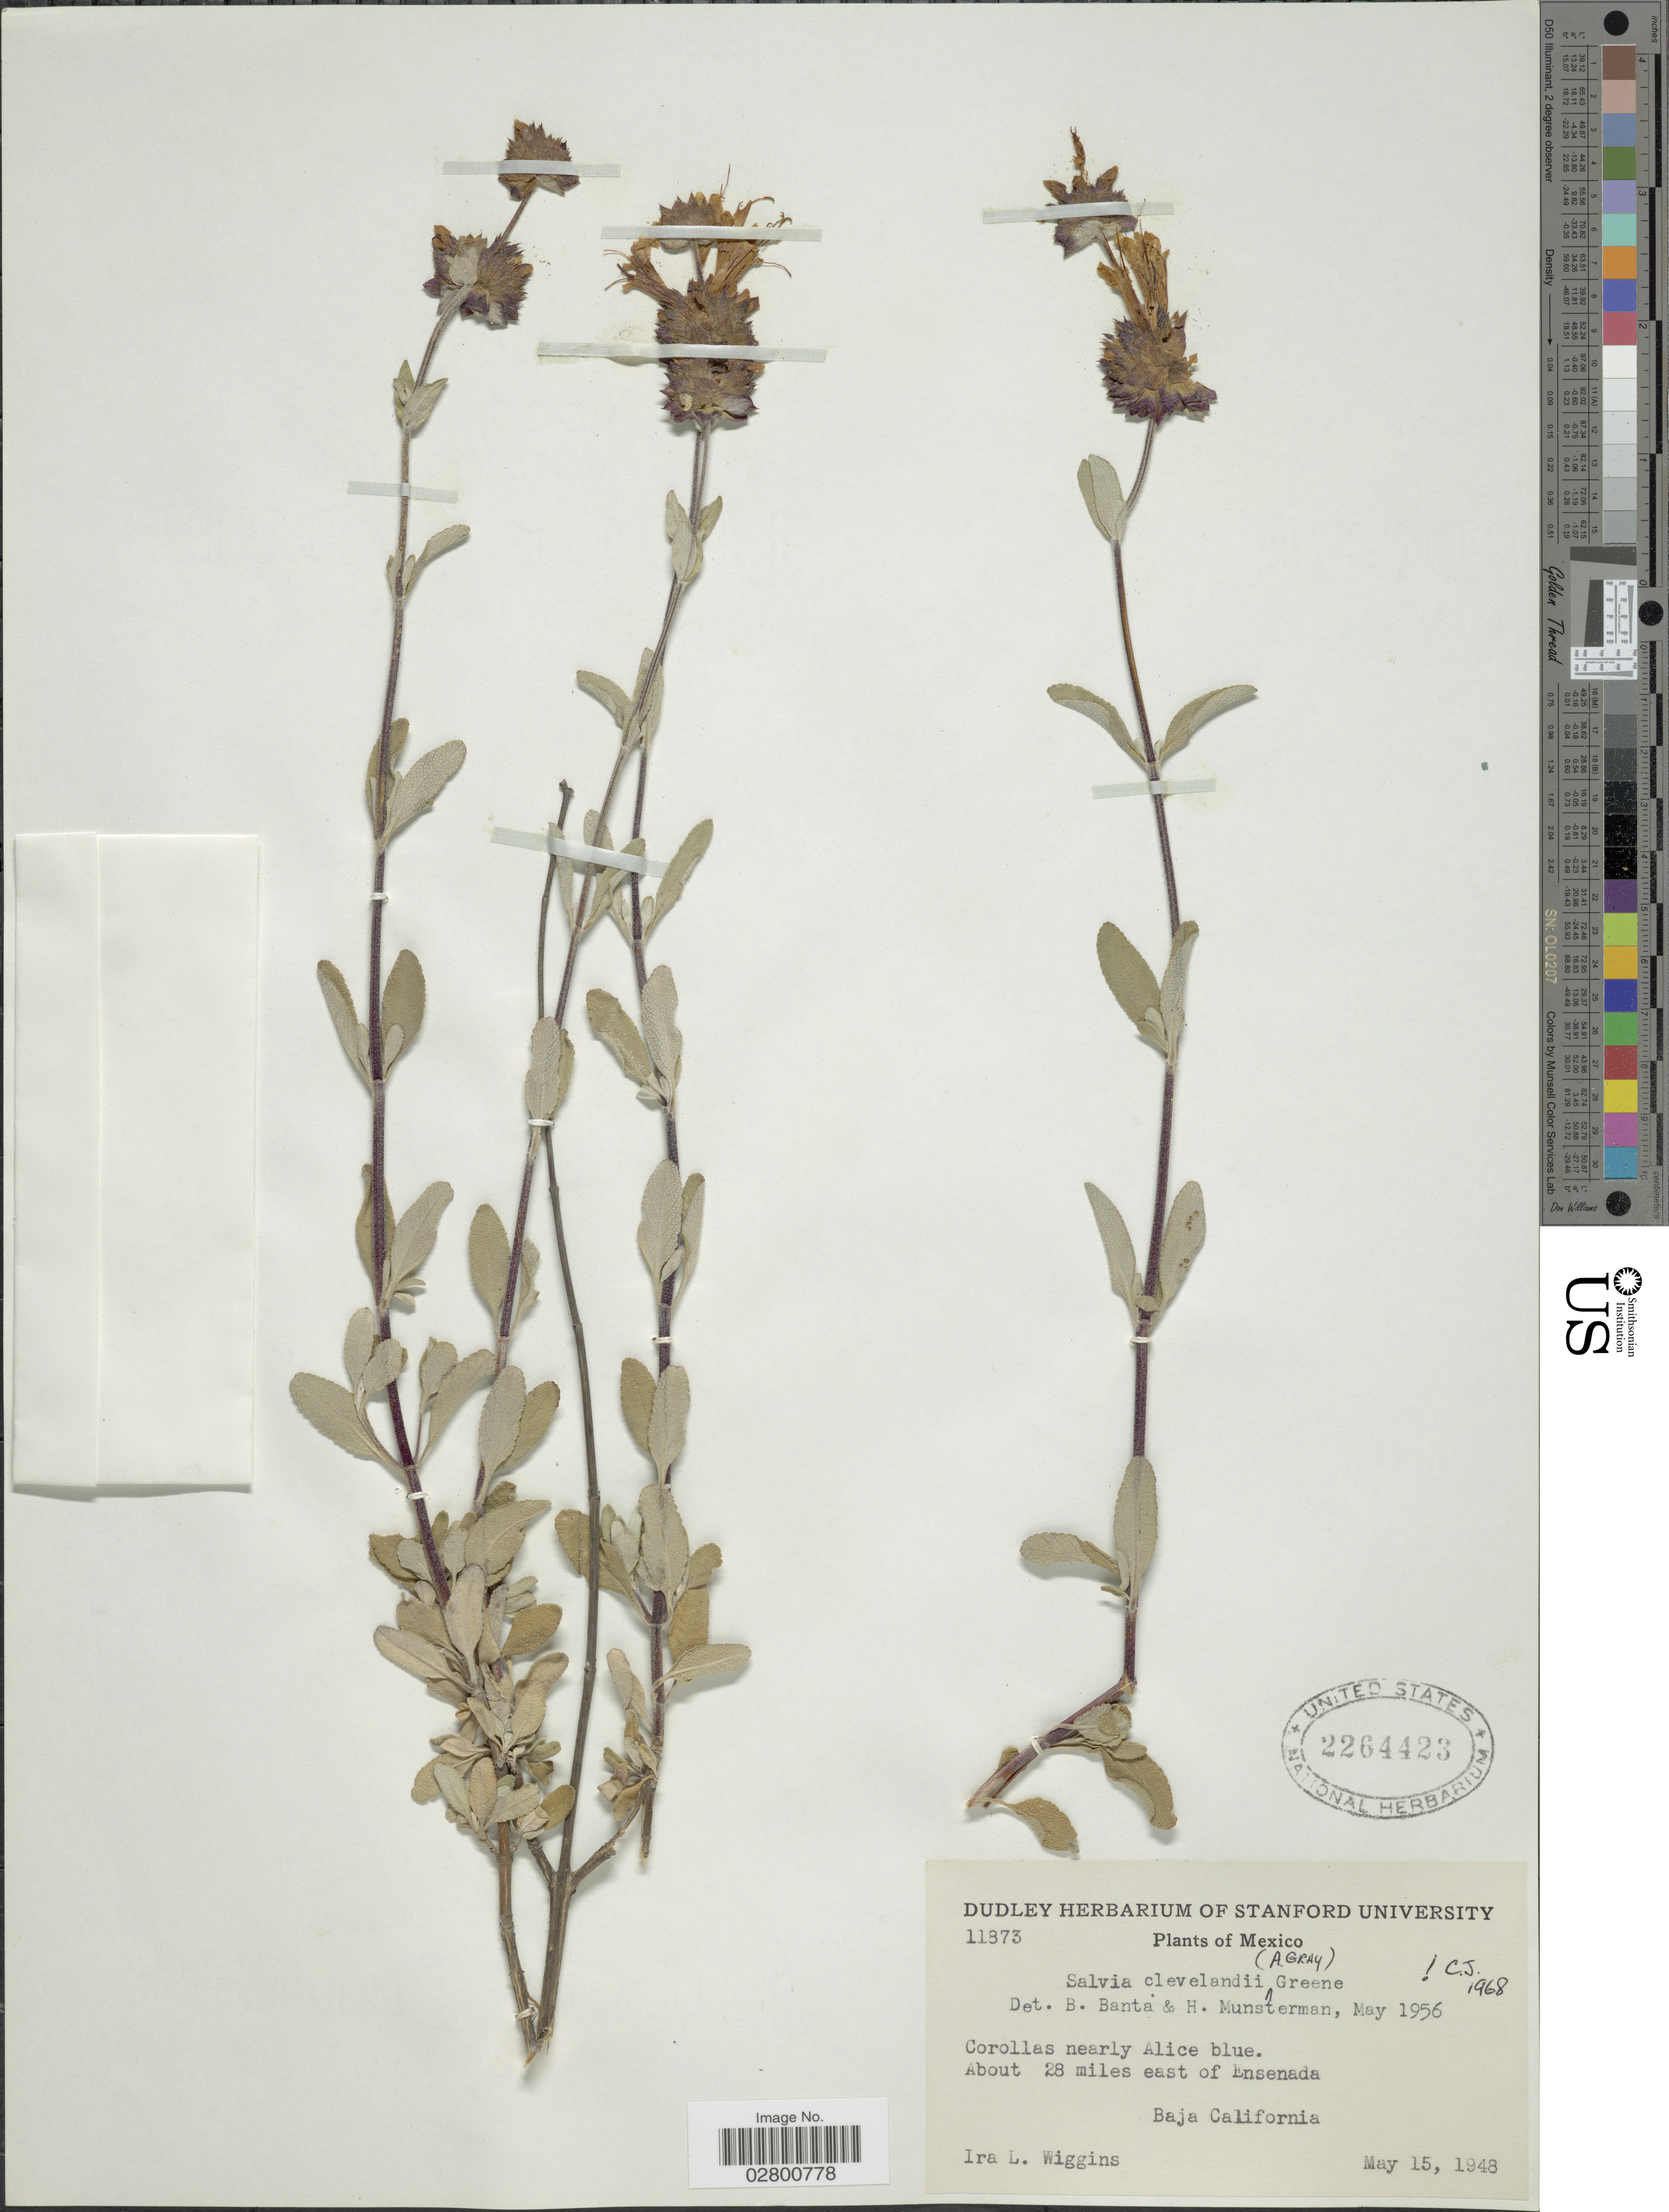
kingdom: Plantae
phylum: Tracheophyta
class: Magnoliopsida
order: Lamiales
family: Lamiaceae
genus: Salvia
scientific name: Salvia clevelandii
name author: (A. Gray) Greene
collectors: I. L. Wiggins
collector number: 11873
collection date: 1948-05-15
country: Mexico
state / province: Baja California Norte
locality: About 28 miles east of Ensenada.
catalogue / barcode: US 2264423